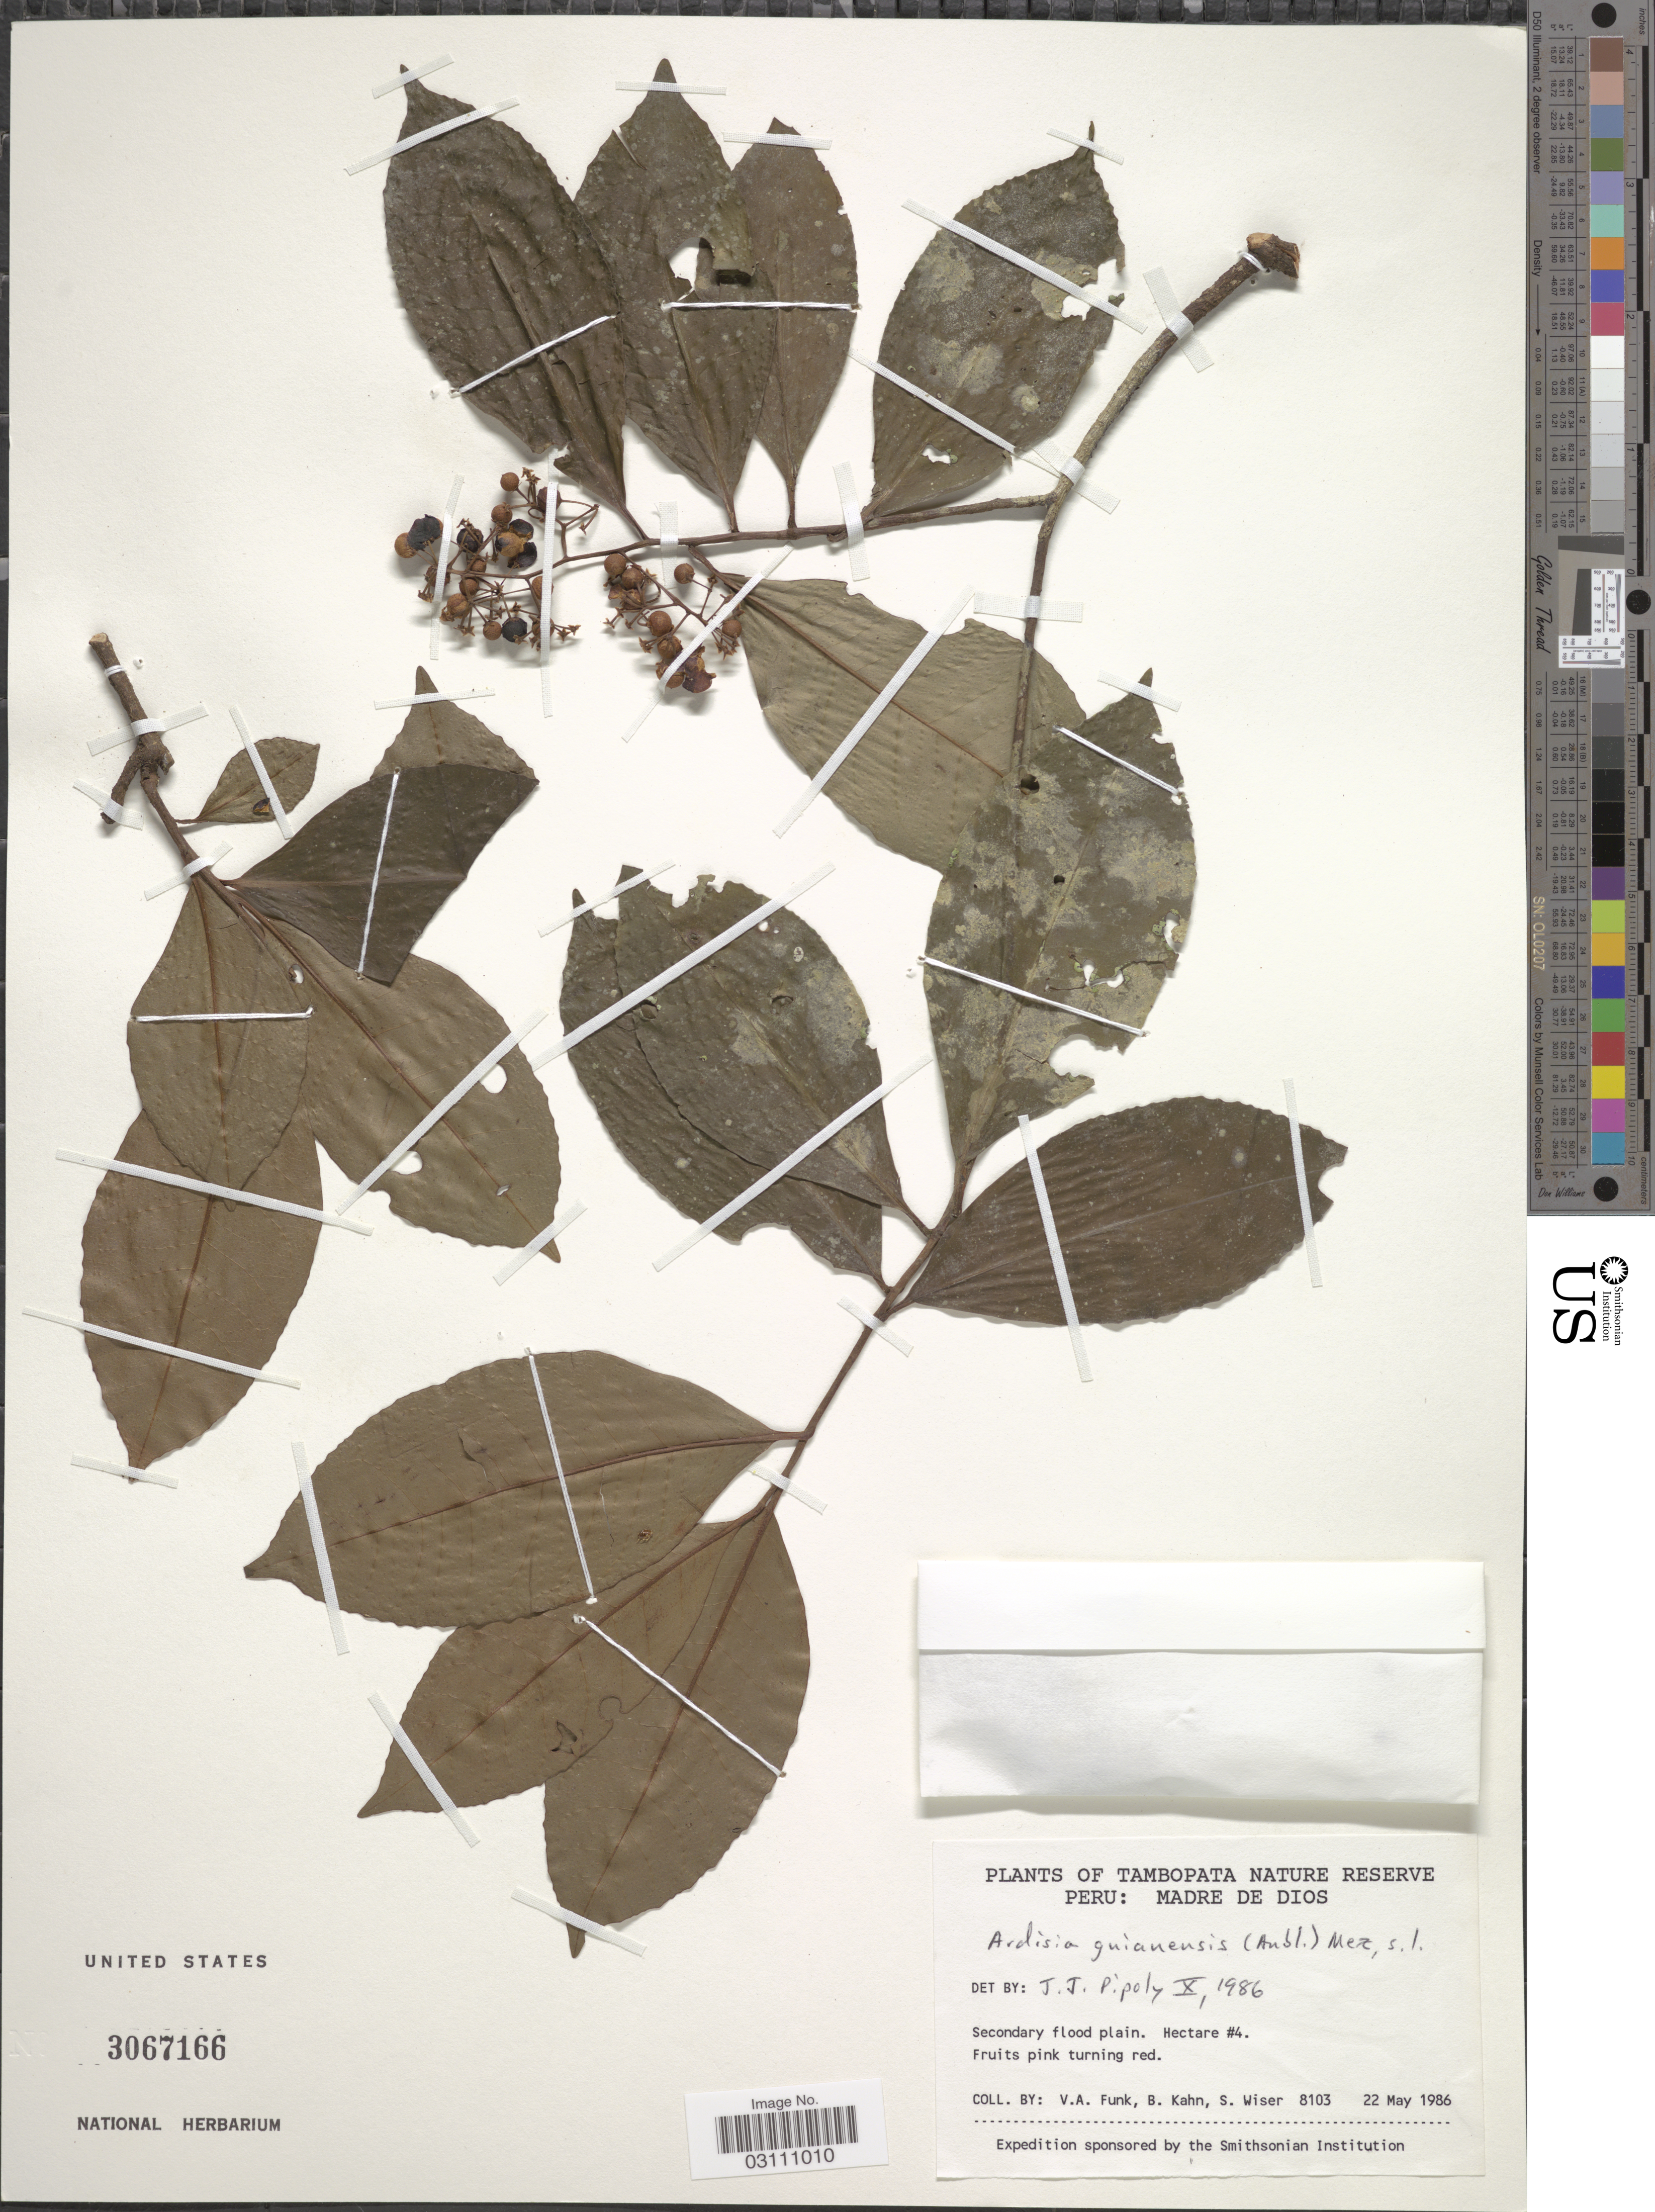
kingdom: Plantae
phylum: Tracheophyta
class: Magnoliopsida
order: Ericales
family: Primulaceae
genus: Ardisia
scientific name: Ardisia guianensis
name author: (Aubl.) Mez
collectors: V. Funk, B. Kahn & S. Wiser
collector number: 8103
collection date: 1986-05-22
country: Peru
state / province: Madre de Dios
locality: Tambopata Nature Reserve. Secondary flood plain. Hectare #4.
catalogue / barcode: US 3067166